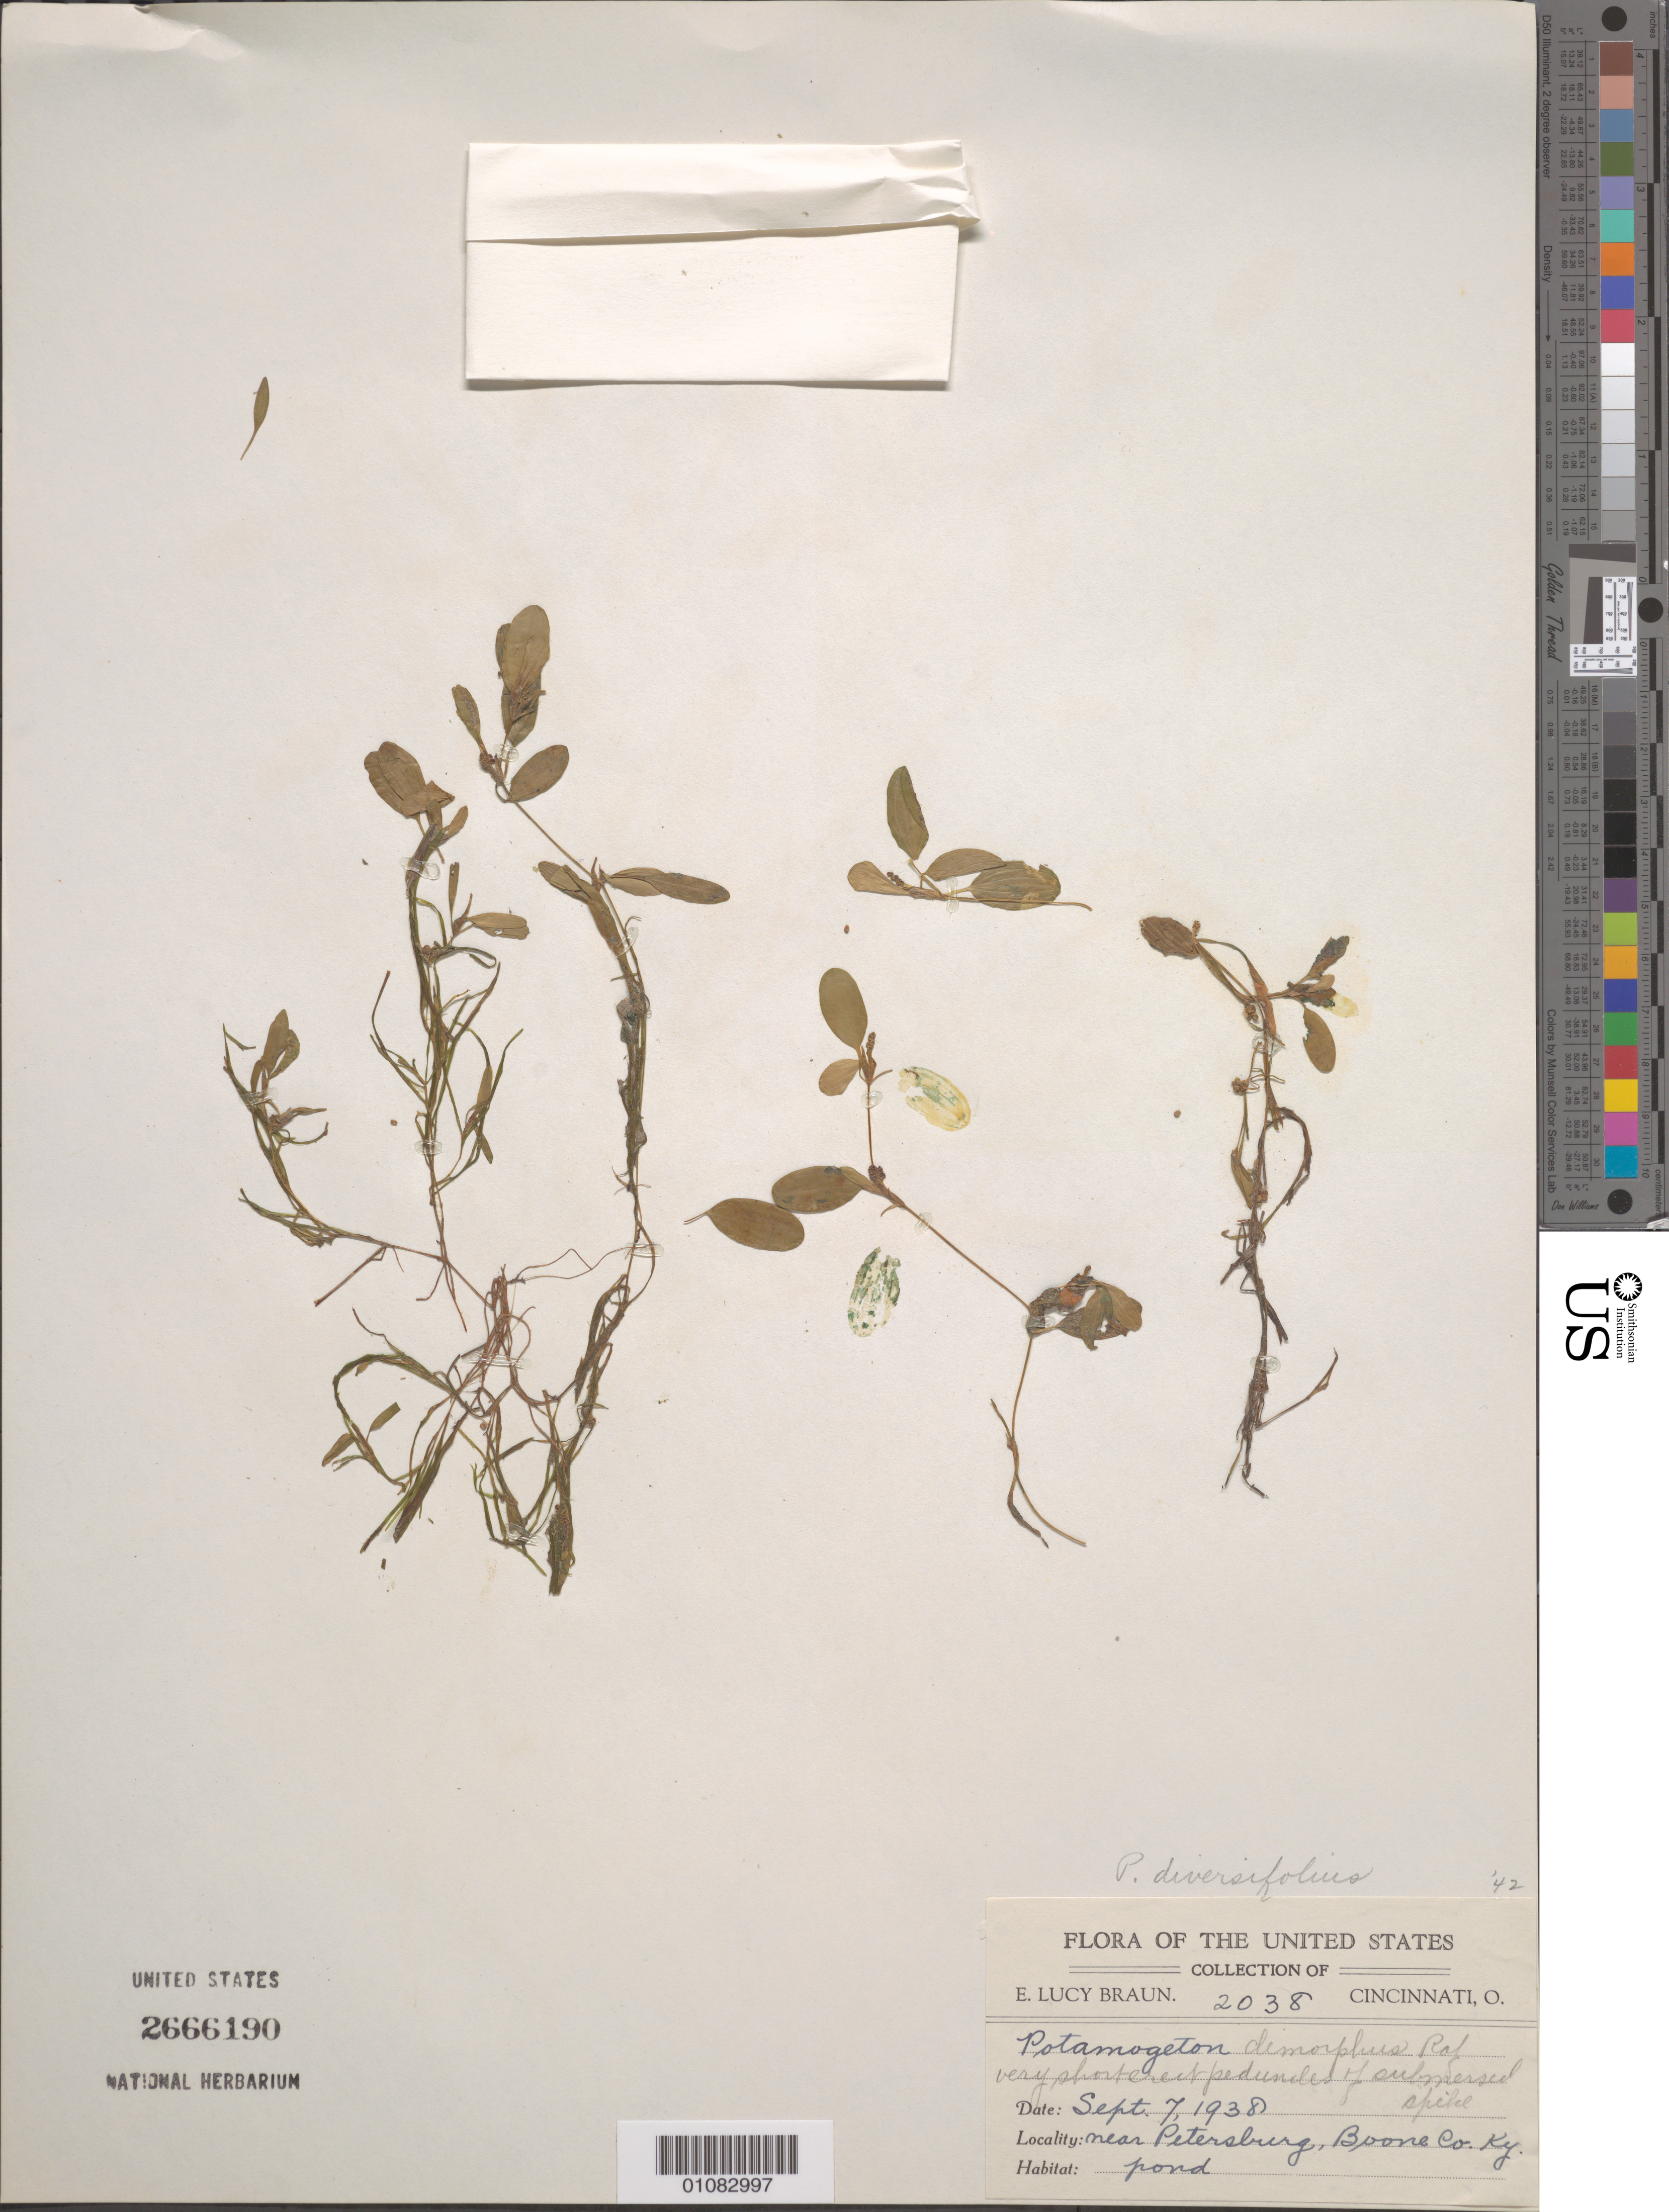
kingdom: Plantae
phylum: Tracheophyta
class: Liliopsida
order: Alismatales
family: Potamogetonaceae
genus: Potamogeton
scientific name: Potamogeton diversifolius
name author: Raf.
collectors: E. L. Braun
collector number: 2038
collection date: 1938-09-07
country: United States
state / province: Kentucky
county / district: Boone County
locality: near Petersburg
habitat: Pond.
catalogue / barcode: US 2666190